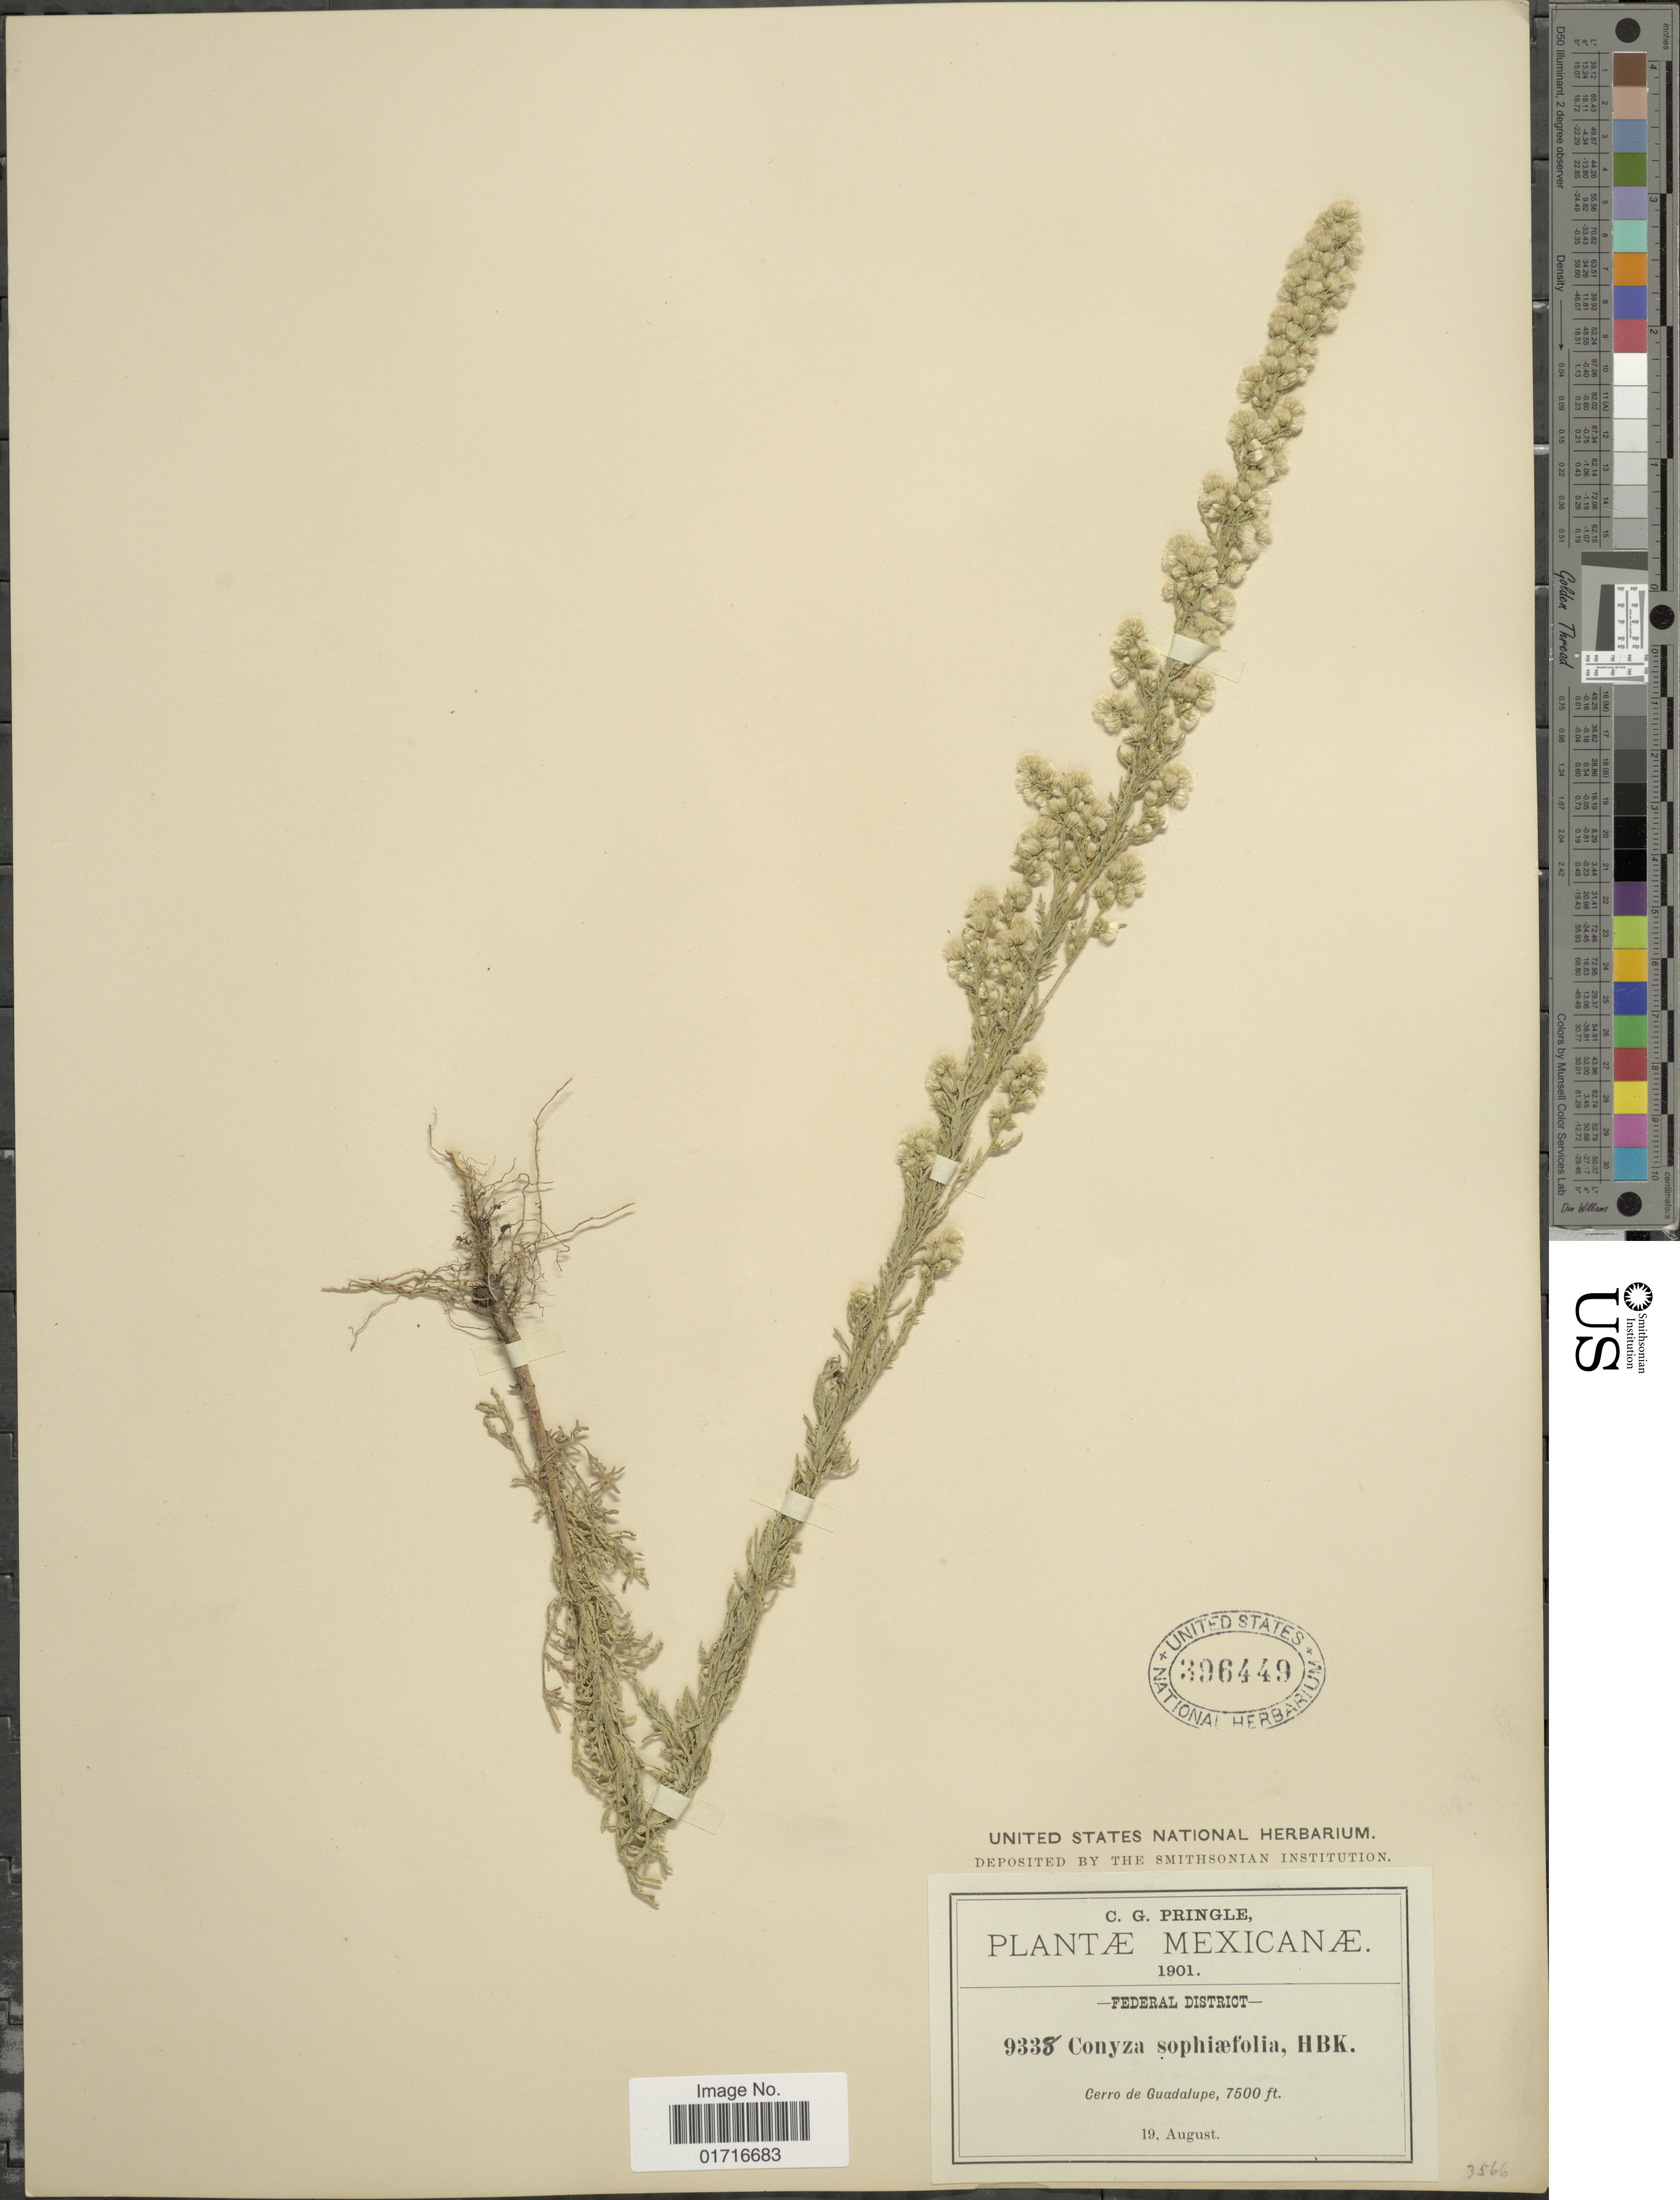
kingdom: Plantae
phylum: Tracheophyta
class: Magnoliopsida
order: Asterales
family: Asteraceae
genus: Conyza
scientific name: Conyza sophiaefolia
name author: Kunth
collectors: C. G. Pringle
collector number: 9338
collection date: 1901-08-19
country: Mexico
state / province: Distrito Federal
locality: Cerro de Guadalupe, Federal District.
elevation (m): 2286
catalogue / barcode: US 396449